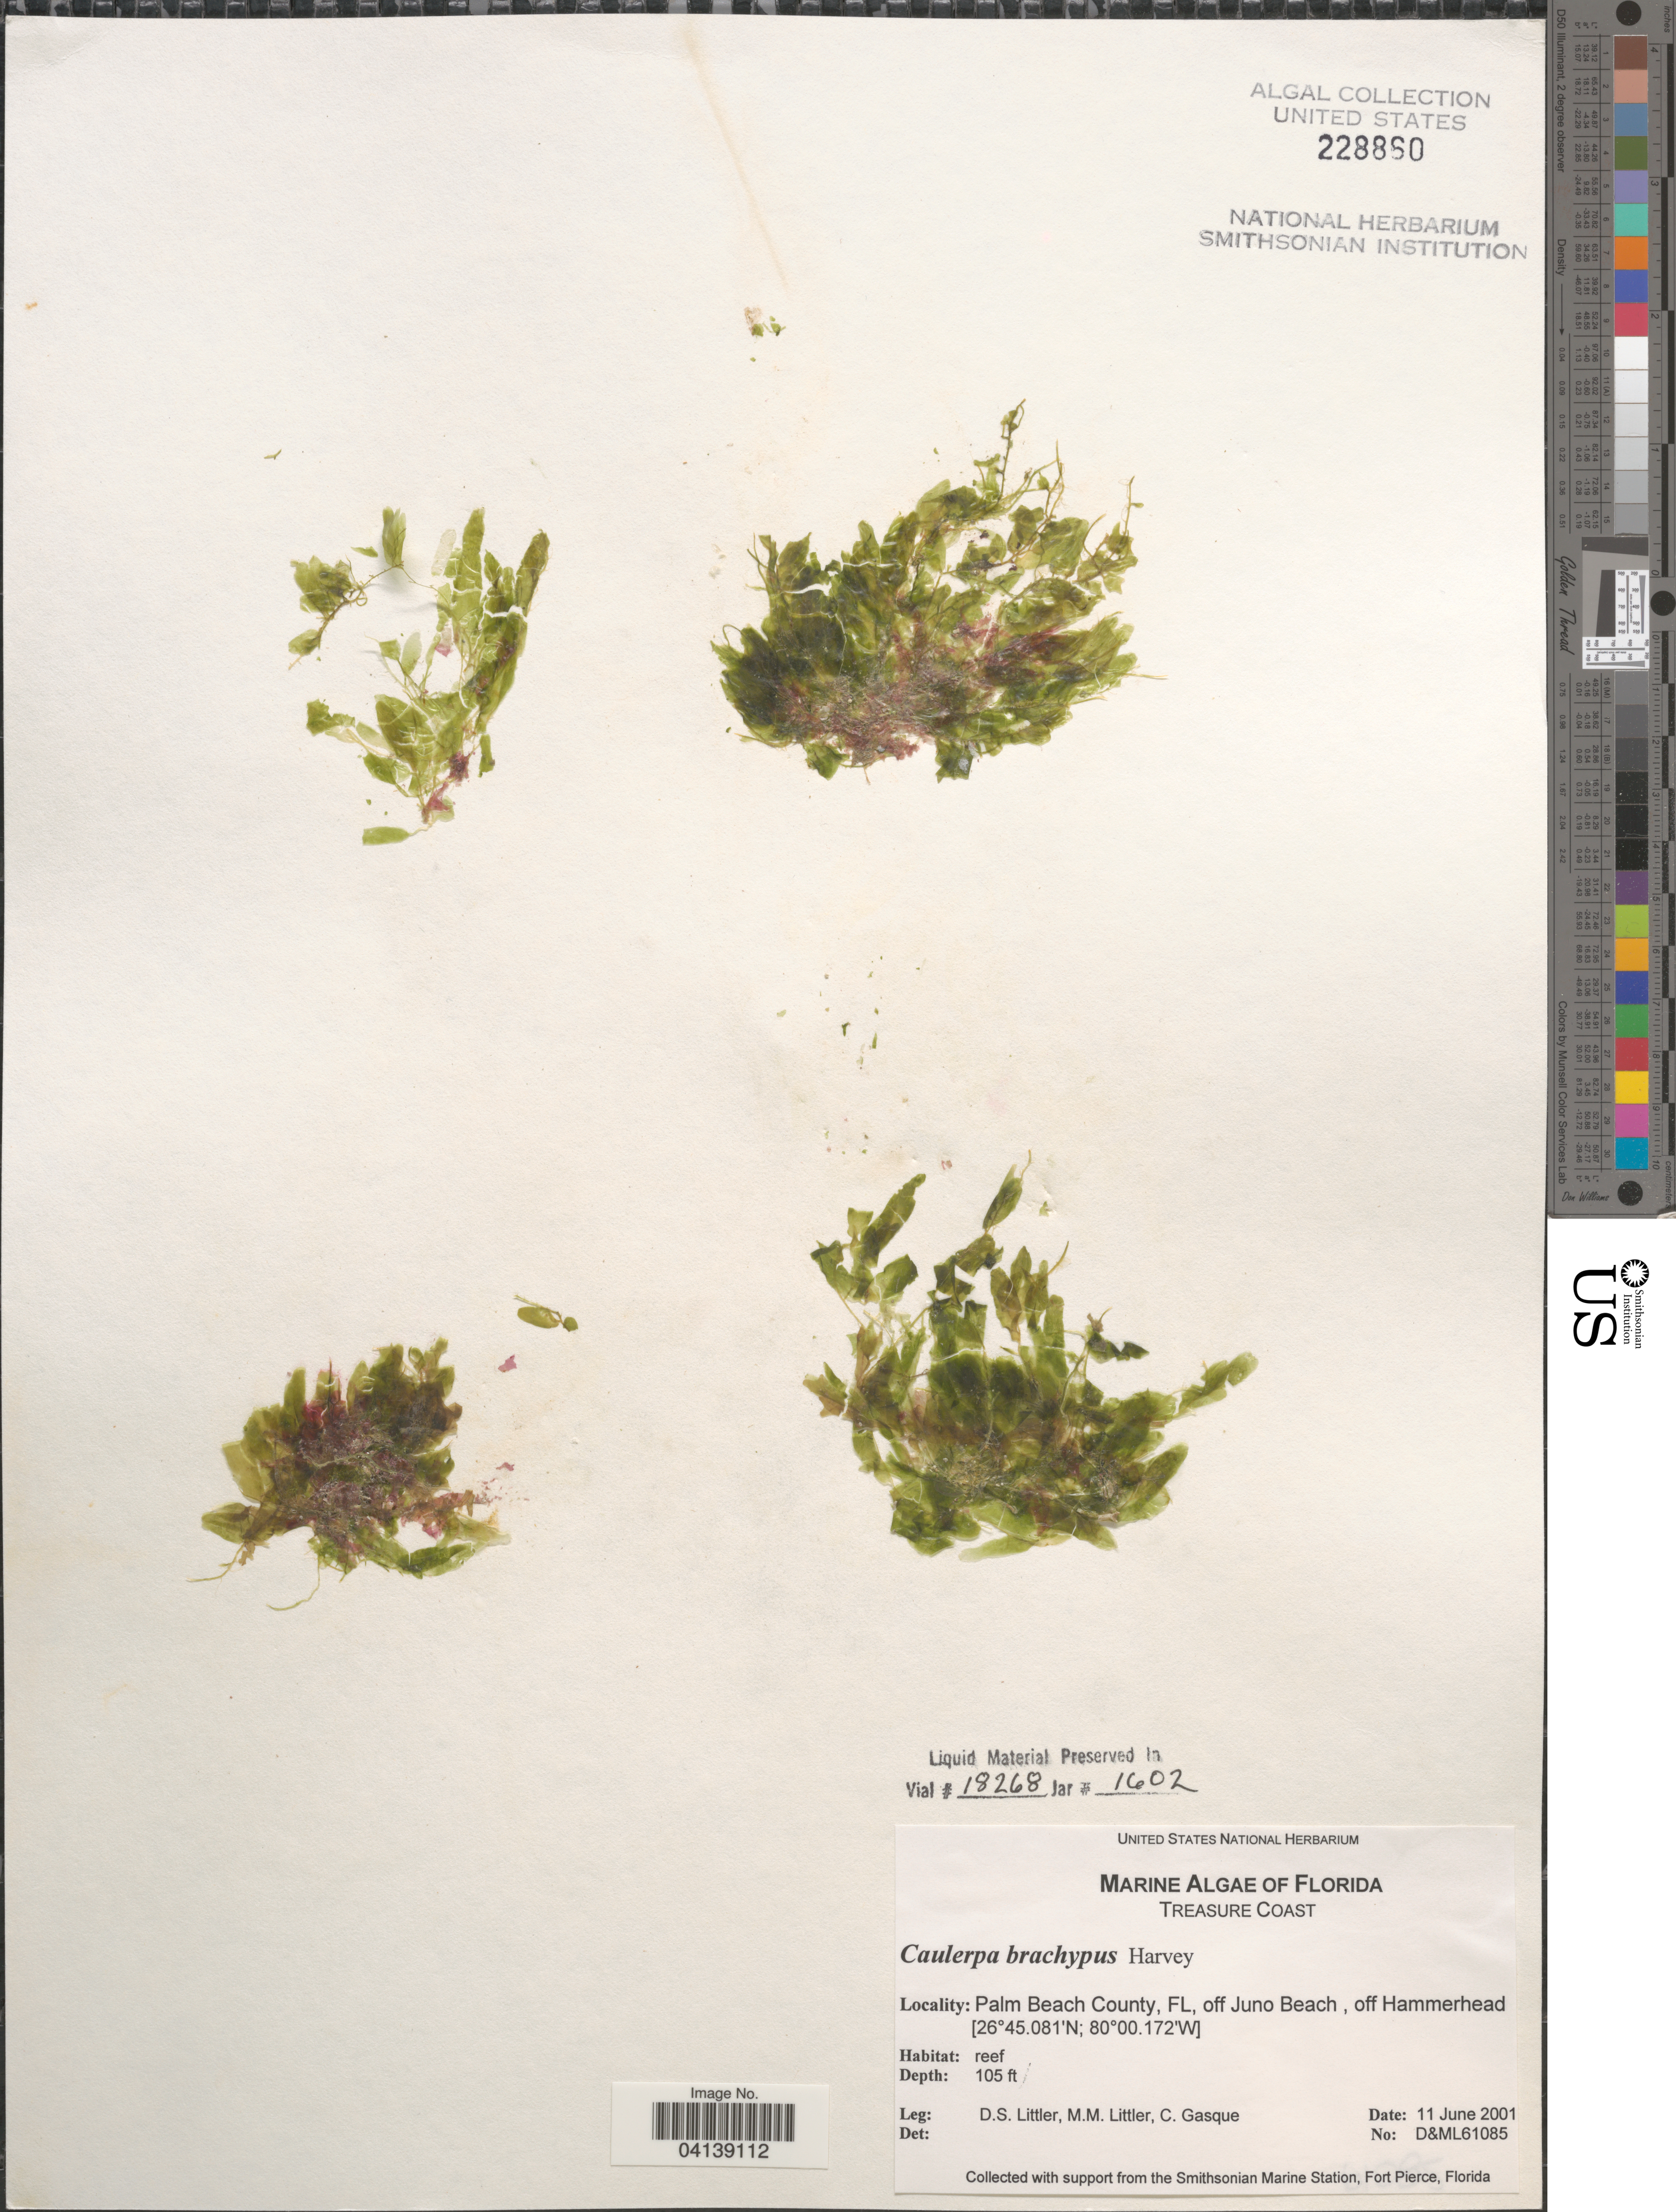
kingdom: Plantae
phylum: Chlorophyta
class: Ulvophyceae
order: Bryopsidales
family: Caulerpaceae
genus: Caulerpa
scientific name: Caulerpa brachypus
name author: Harv.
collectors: D. S. Littler & C. Gasque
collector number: D&ML61085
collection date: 2001-06-11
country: United States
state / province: Florida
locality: Treasure Coast. Palm Beach County, off Juno Beach, off Hammerhead.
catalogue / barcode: US 228860